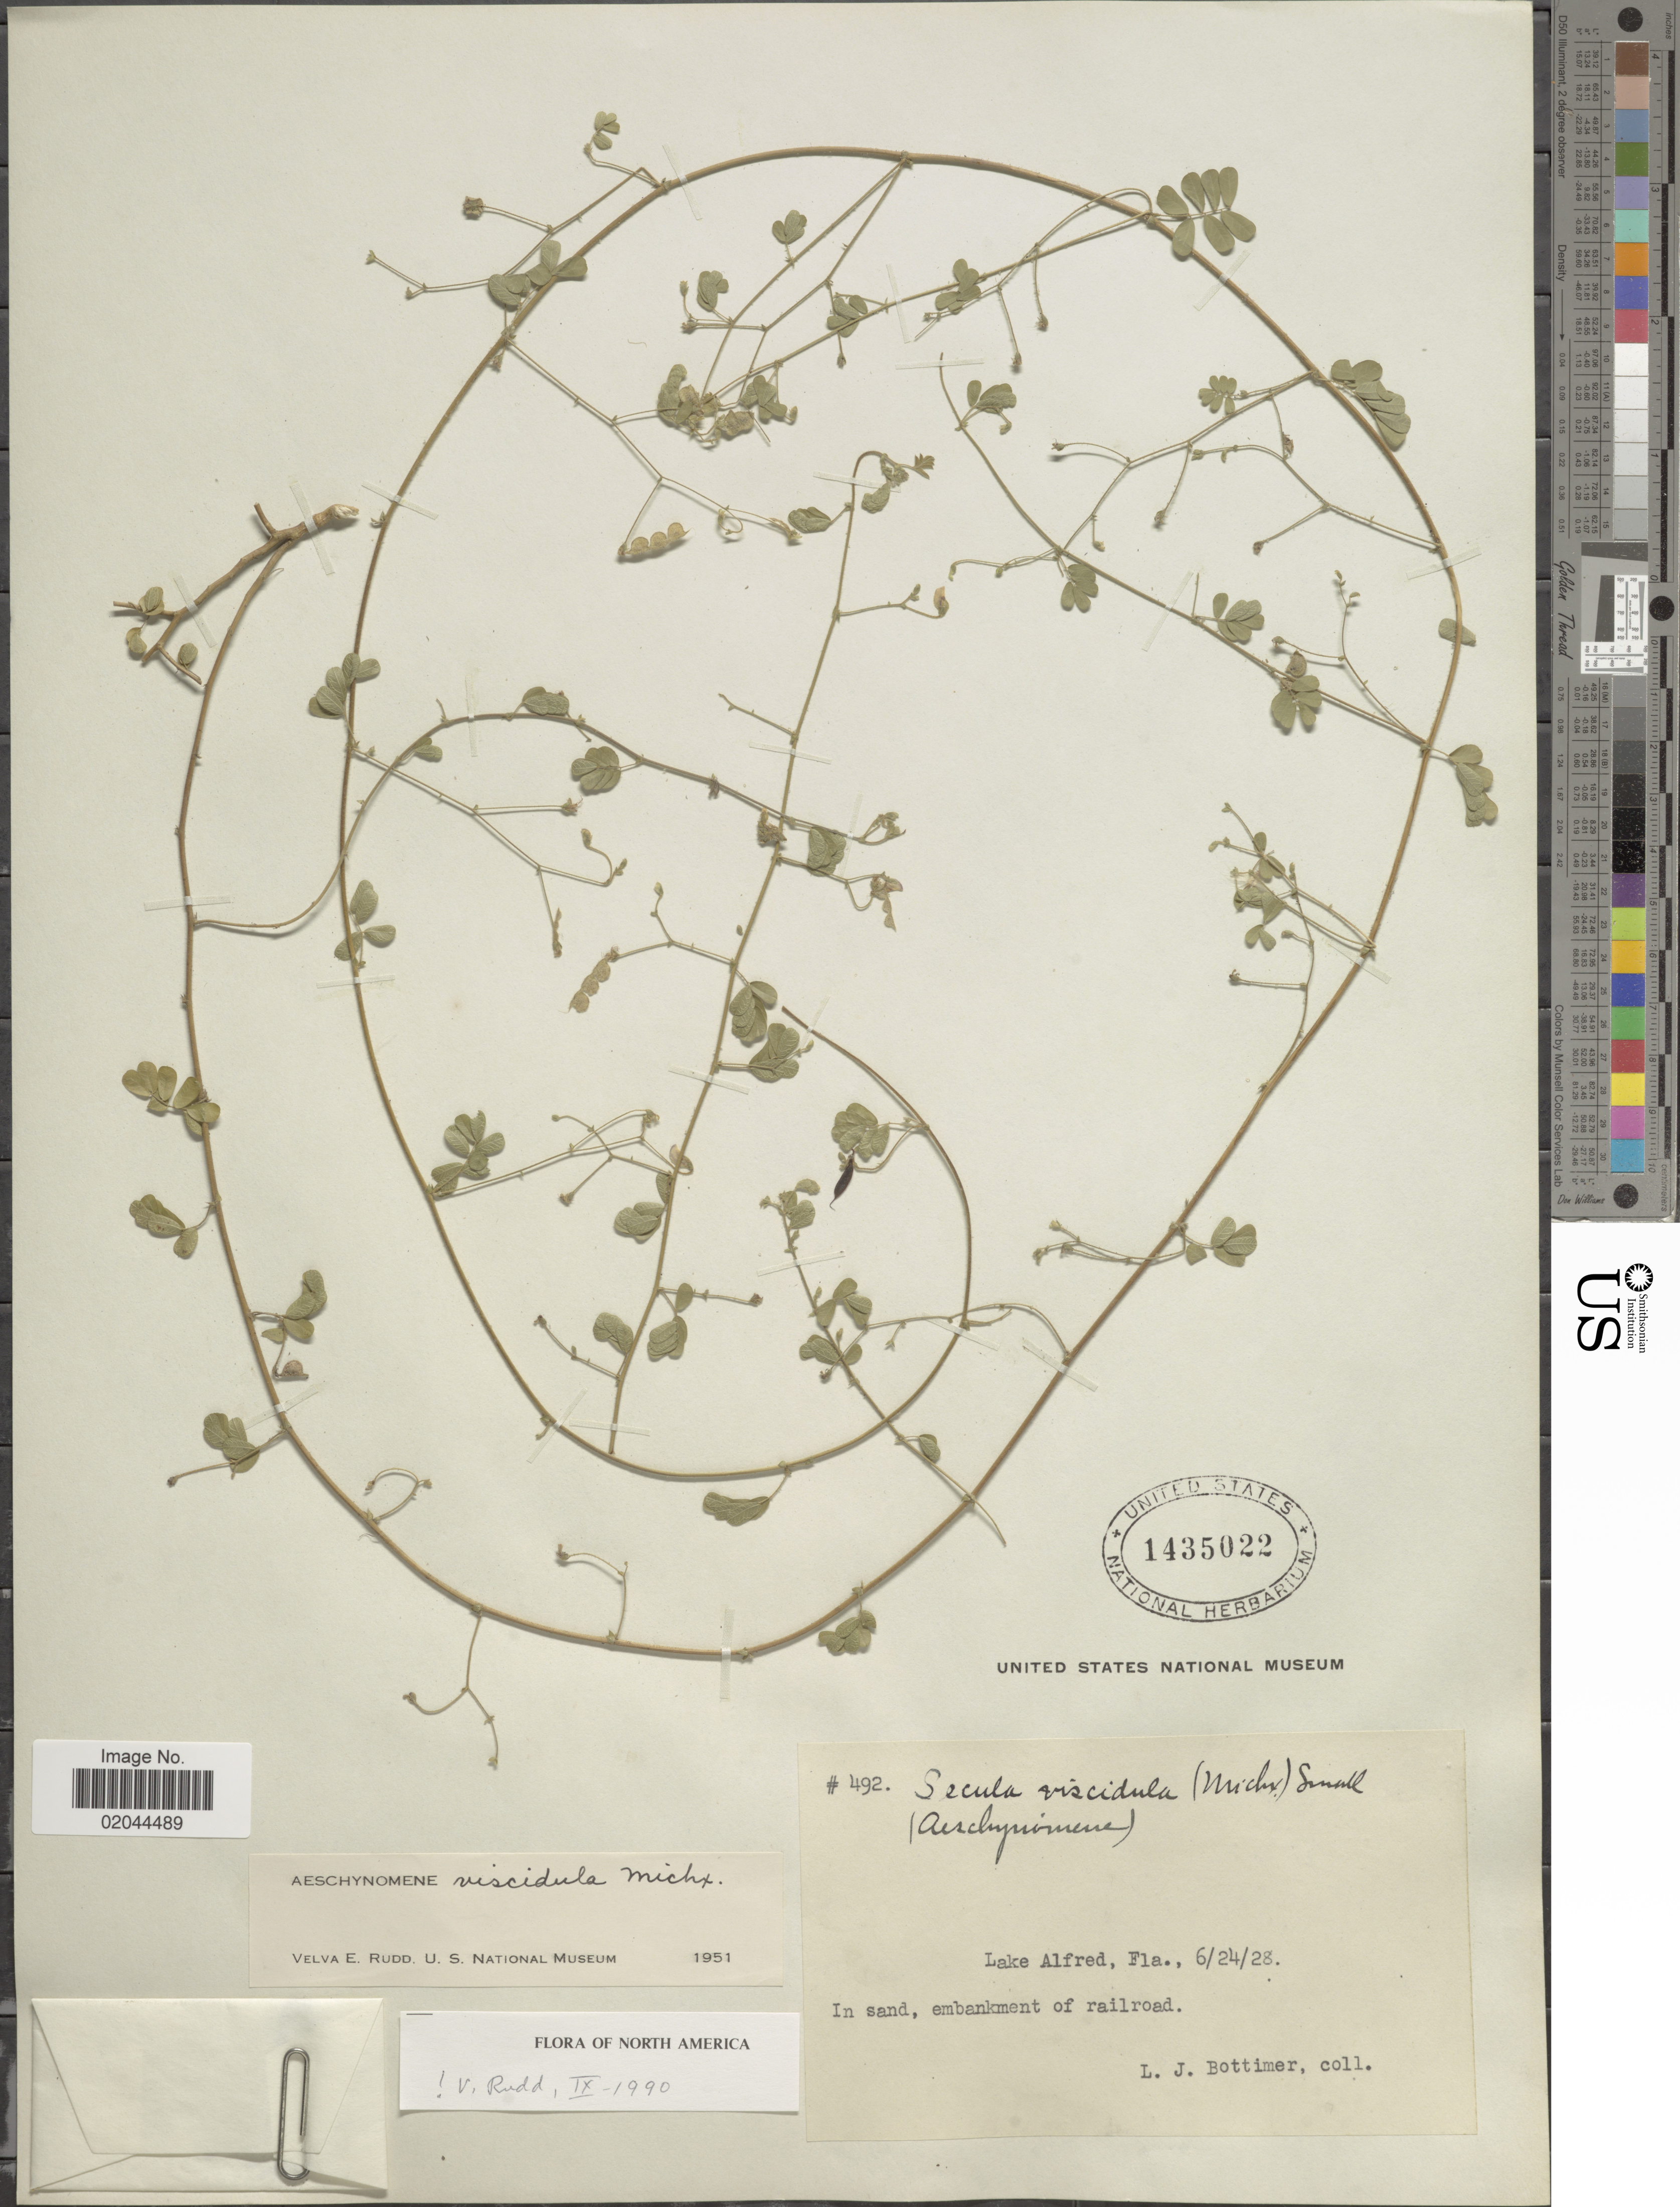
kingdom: Plantae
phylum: Tracheophyta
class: Magnoliopsida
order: Fabales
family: Fabaceae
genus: Aeschynomene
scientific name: Aeschynomene viscidula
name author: Michx.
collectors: L. Bottimer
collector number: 492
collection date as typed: Transcribed d/m/y: 24/6/28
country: United States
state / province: Florida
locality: In sand, embankment of railroad, Lake Alfred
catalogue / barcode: US 1435022